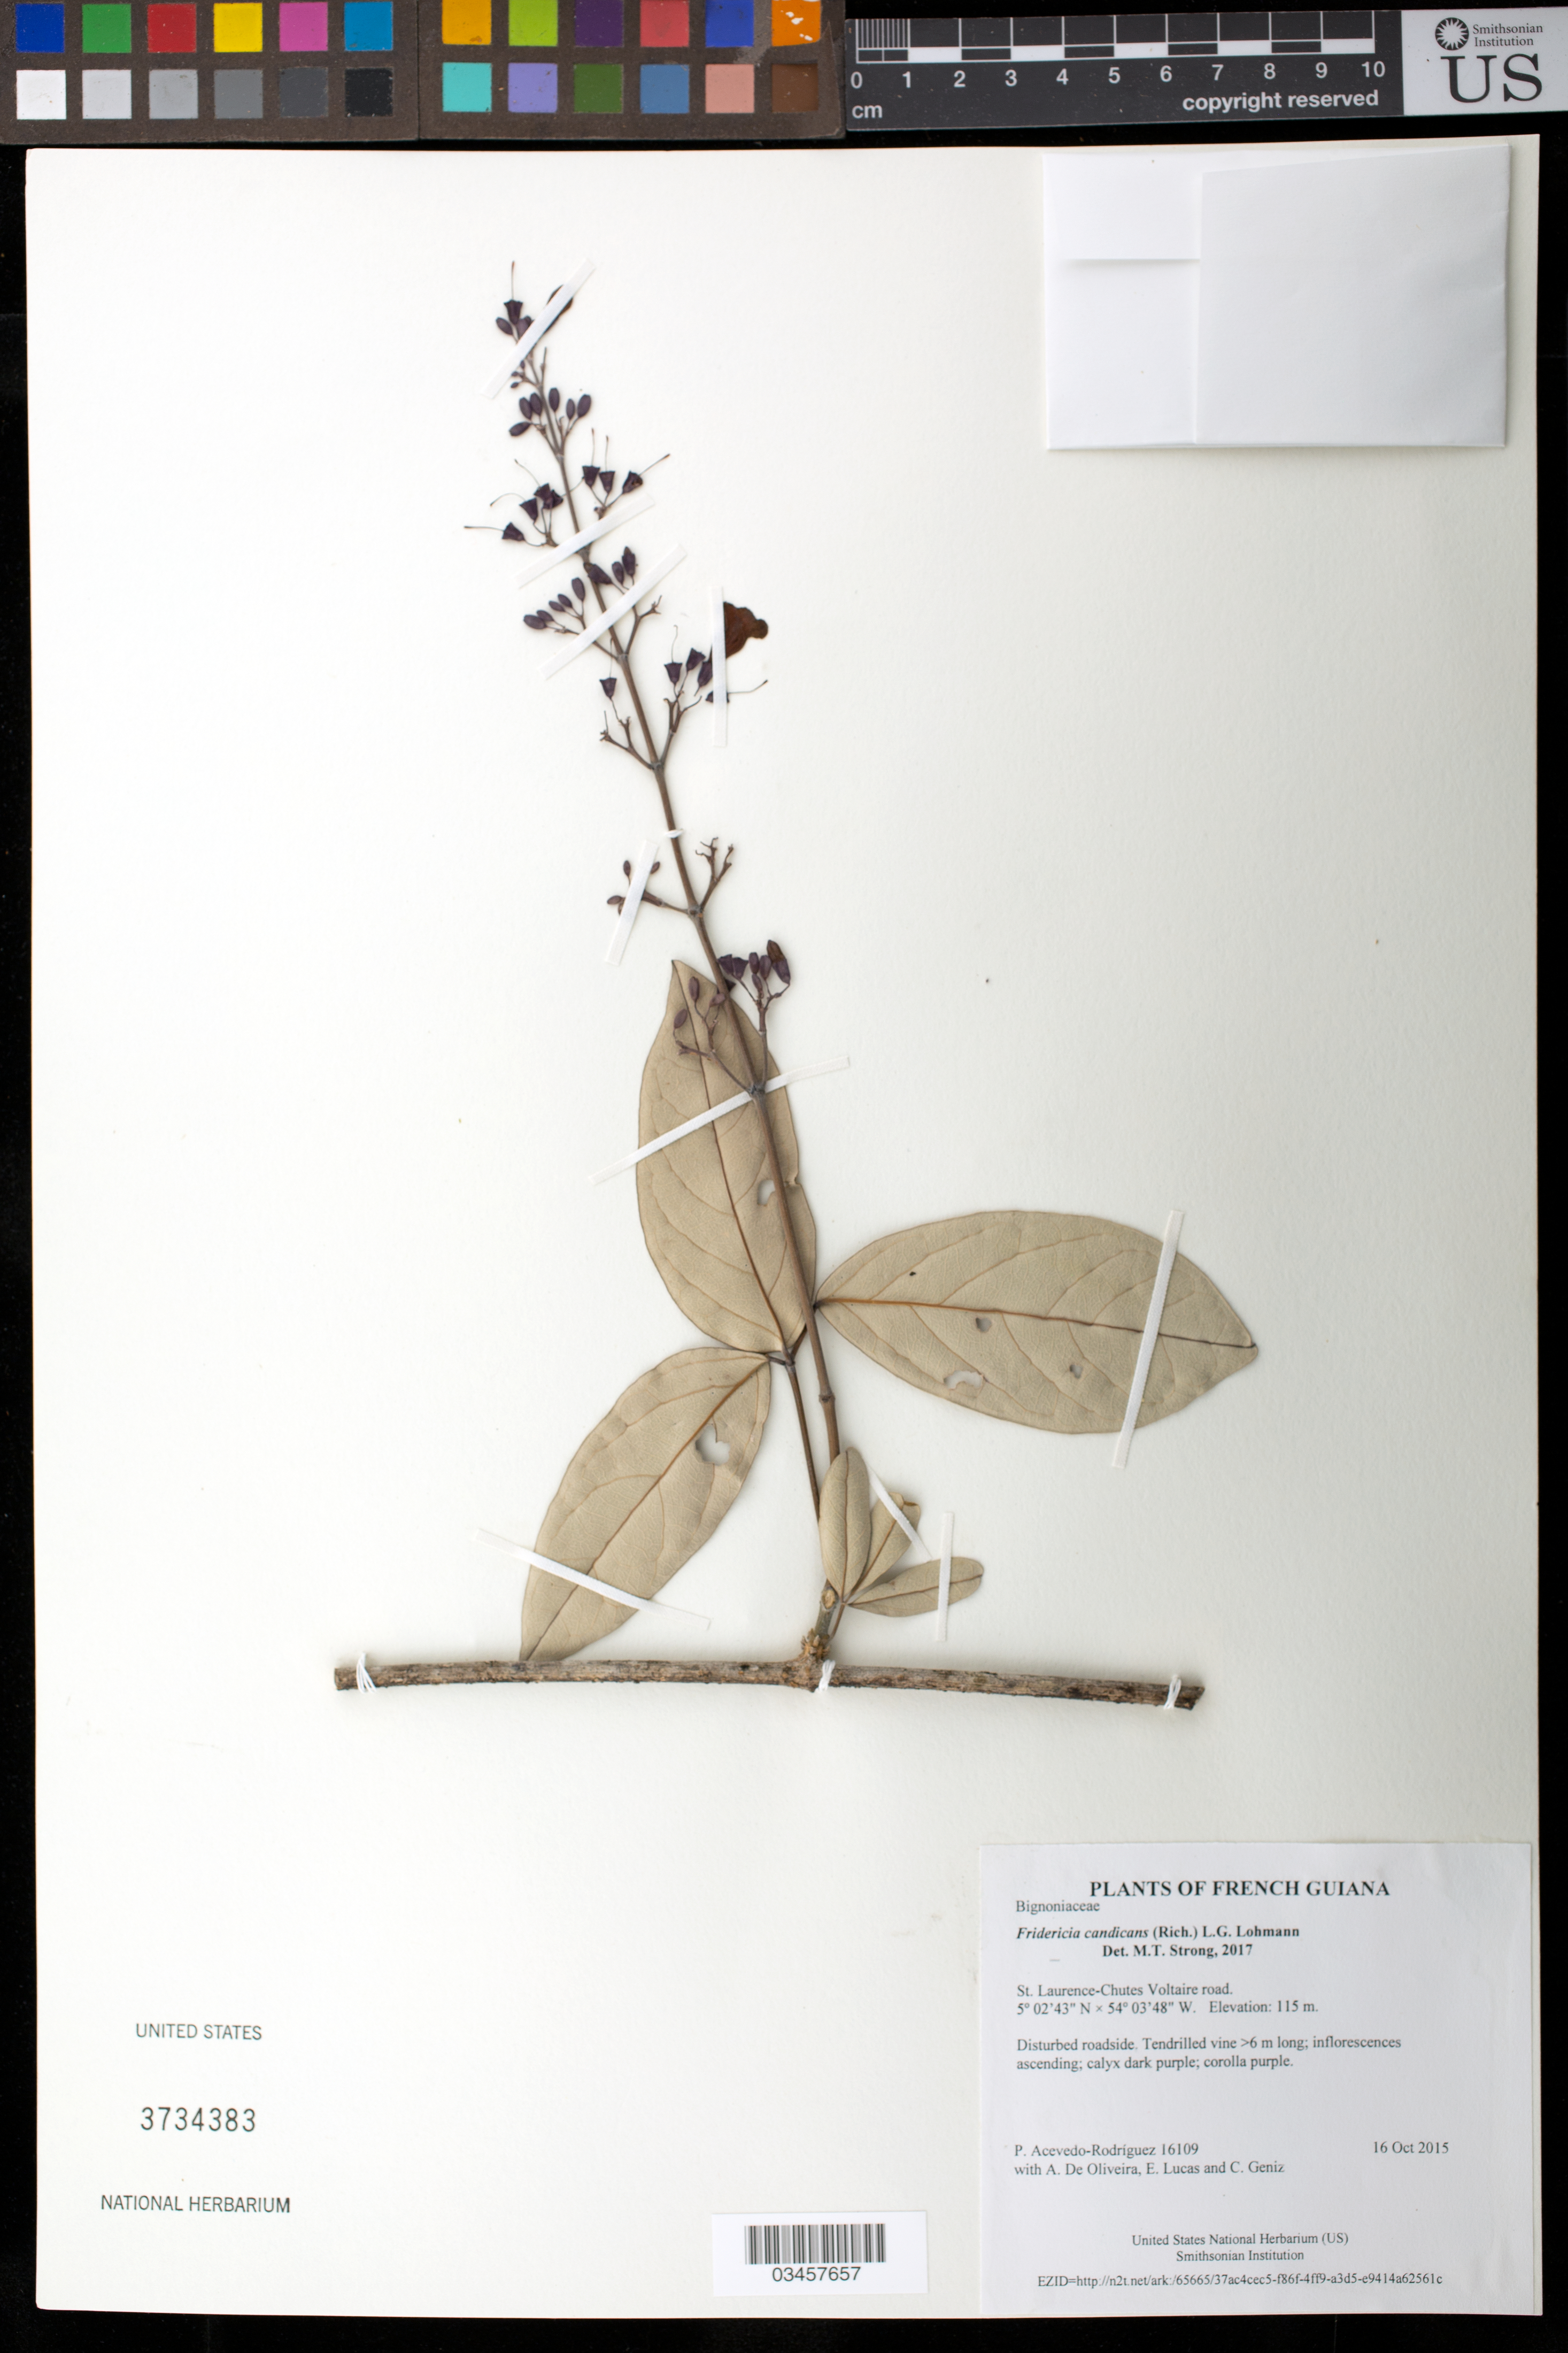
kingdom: Plantae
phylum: Tracheophyta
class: Magnoliopsida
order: Lamiales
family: Bignoniaceae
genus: Fridericia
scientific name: Fridericia candicans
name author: (Rich.) L.G. Lohmann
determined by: Strong, M. T., (US), Smithsonian Institution - National Museum of Natural History (UNITED STATES)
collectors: P. Acevedo-Rodr., A. De Oliveira, E. Lucas & C. Geniz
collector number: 16109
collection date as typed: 16 October 2015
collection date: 2015-10-16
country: French Guiana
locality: St. Laurence-Chutes Voltaire road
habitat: Disturbed roadside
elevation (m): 115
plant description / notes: US, NY, MO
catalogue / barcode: US 3734383